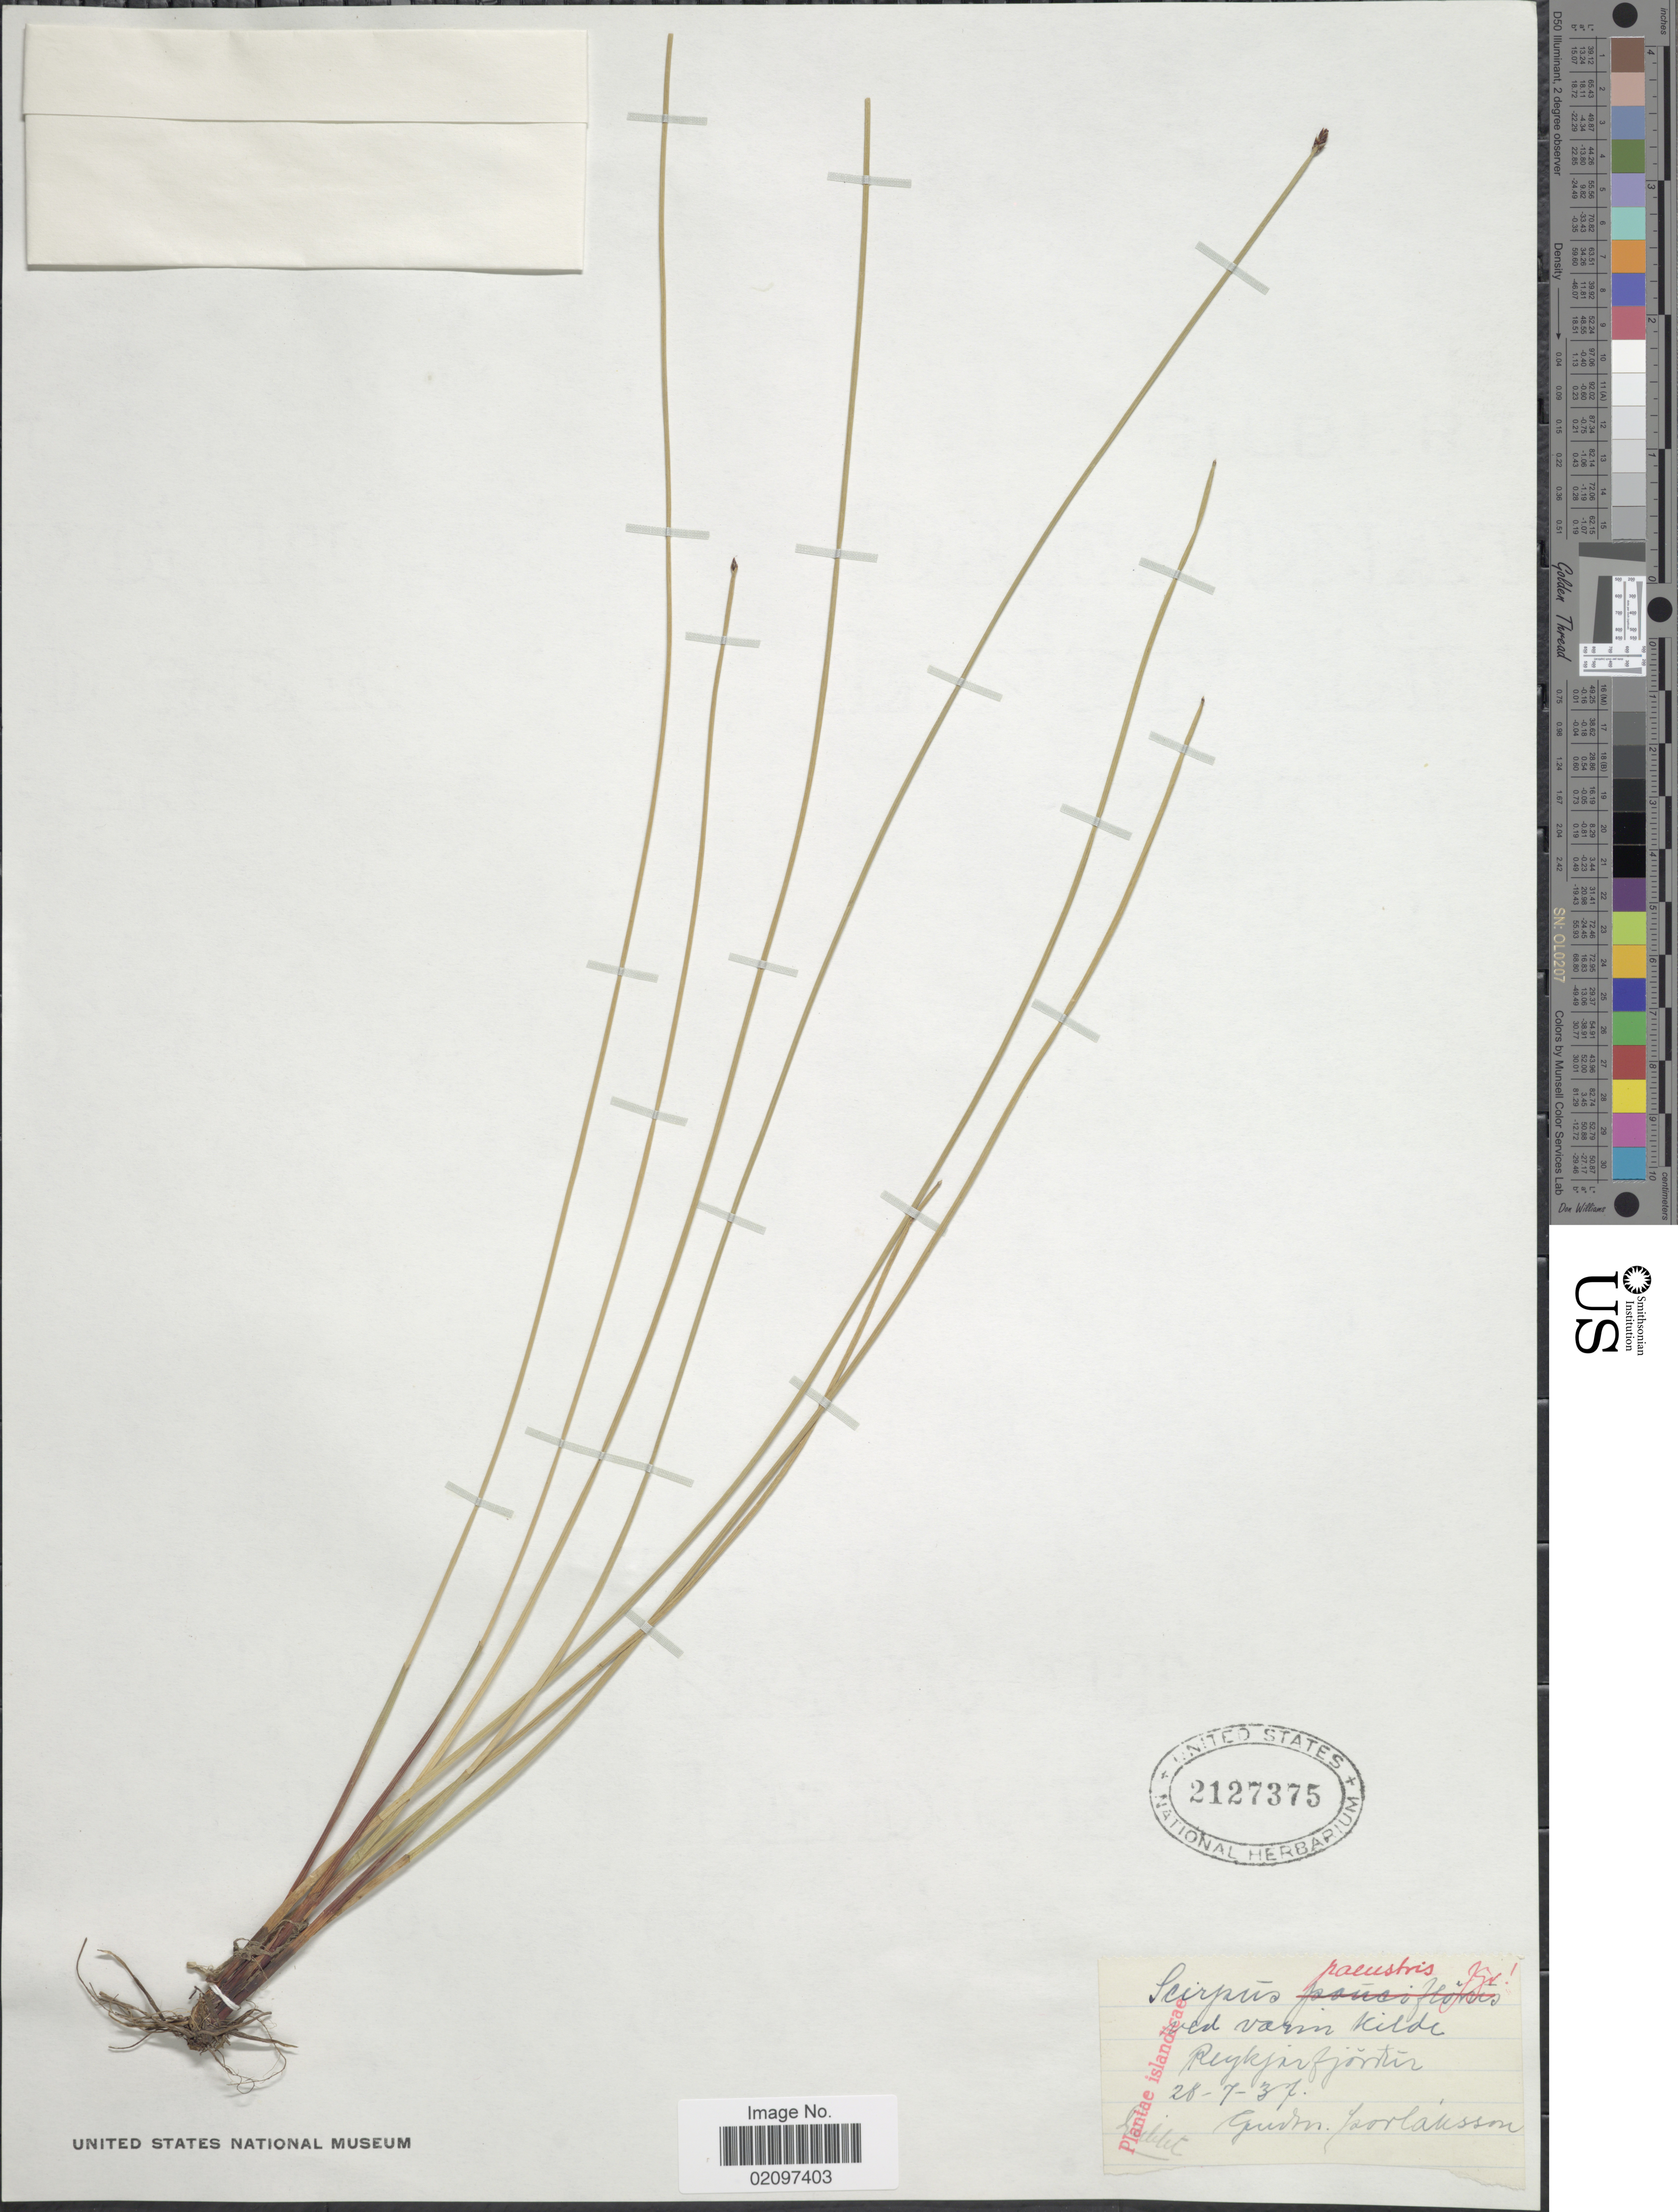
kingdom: Plantae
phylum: Tracheophyta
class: Liliopsida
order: Poales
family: Cyperaceae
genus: Eleocharis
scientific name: Eleocharis palustris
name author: (L.) Roem. & Schult.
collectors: G. Porlaksson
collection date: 1937-07-28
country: Iceland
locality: Ved varm Kilde Reykjarfjörður.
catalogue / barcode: US 2127375